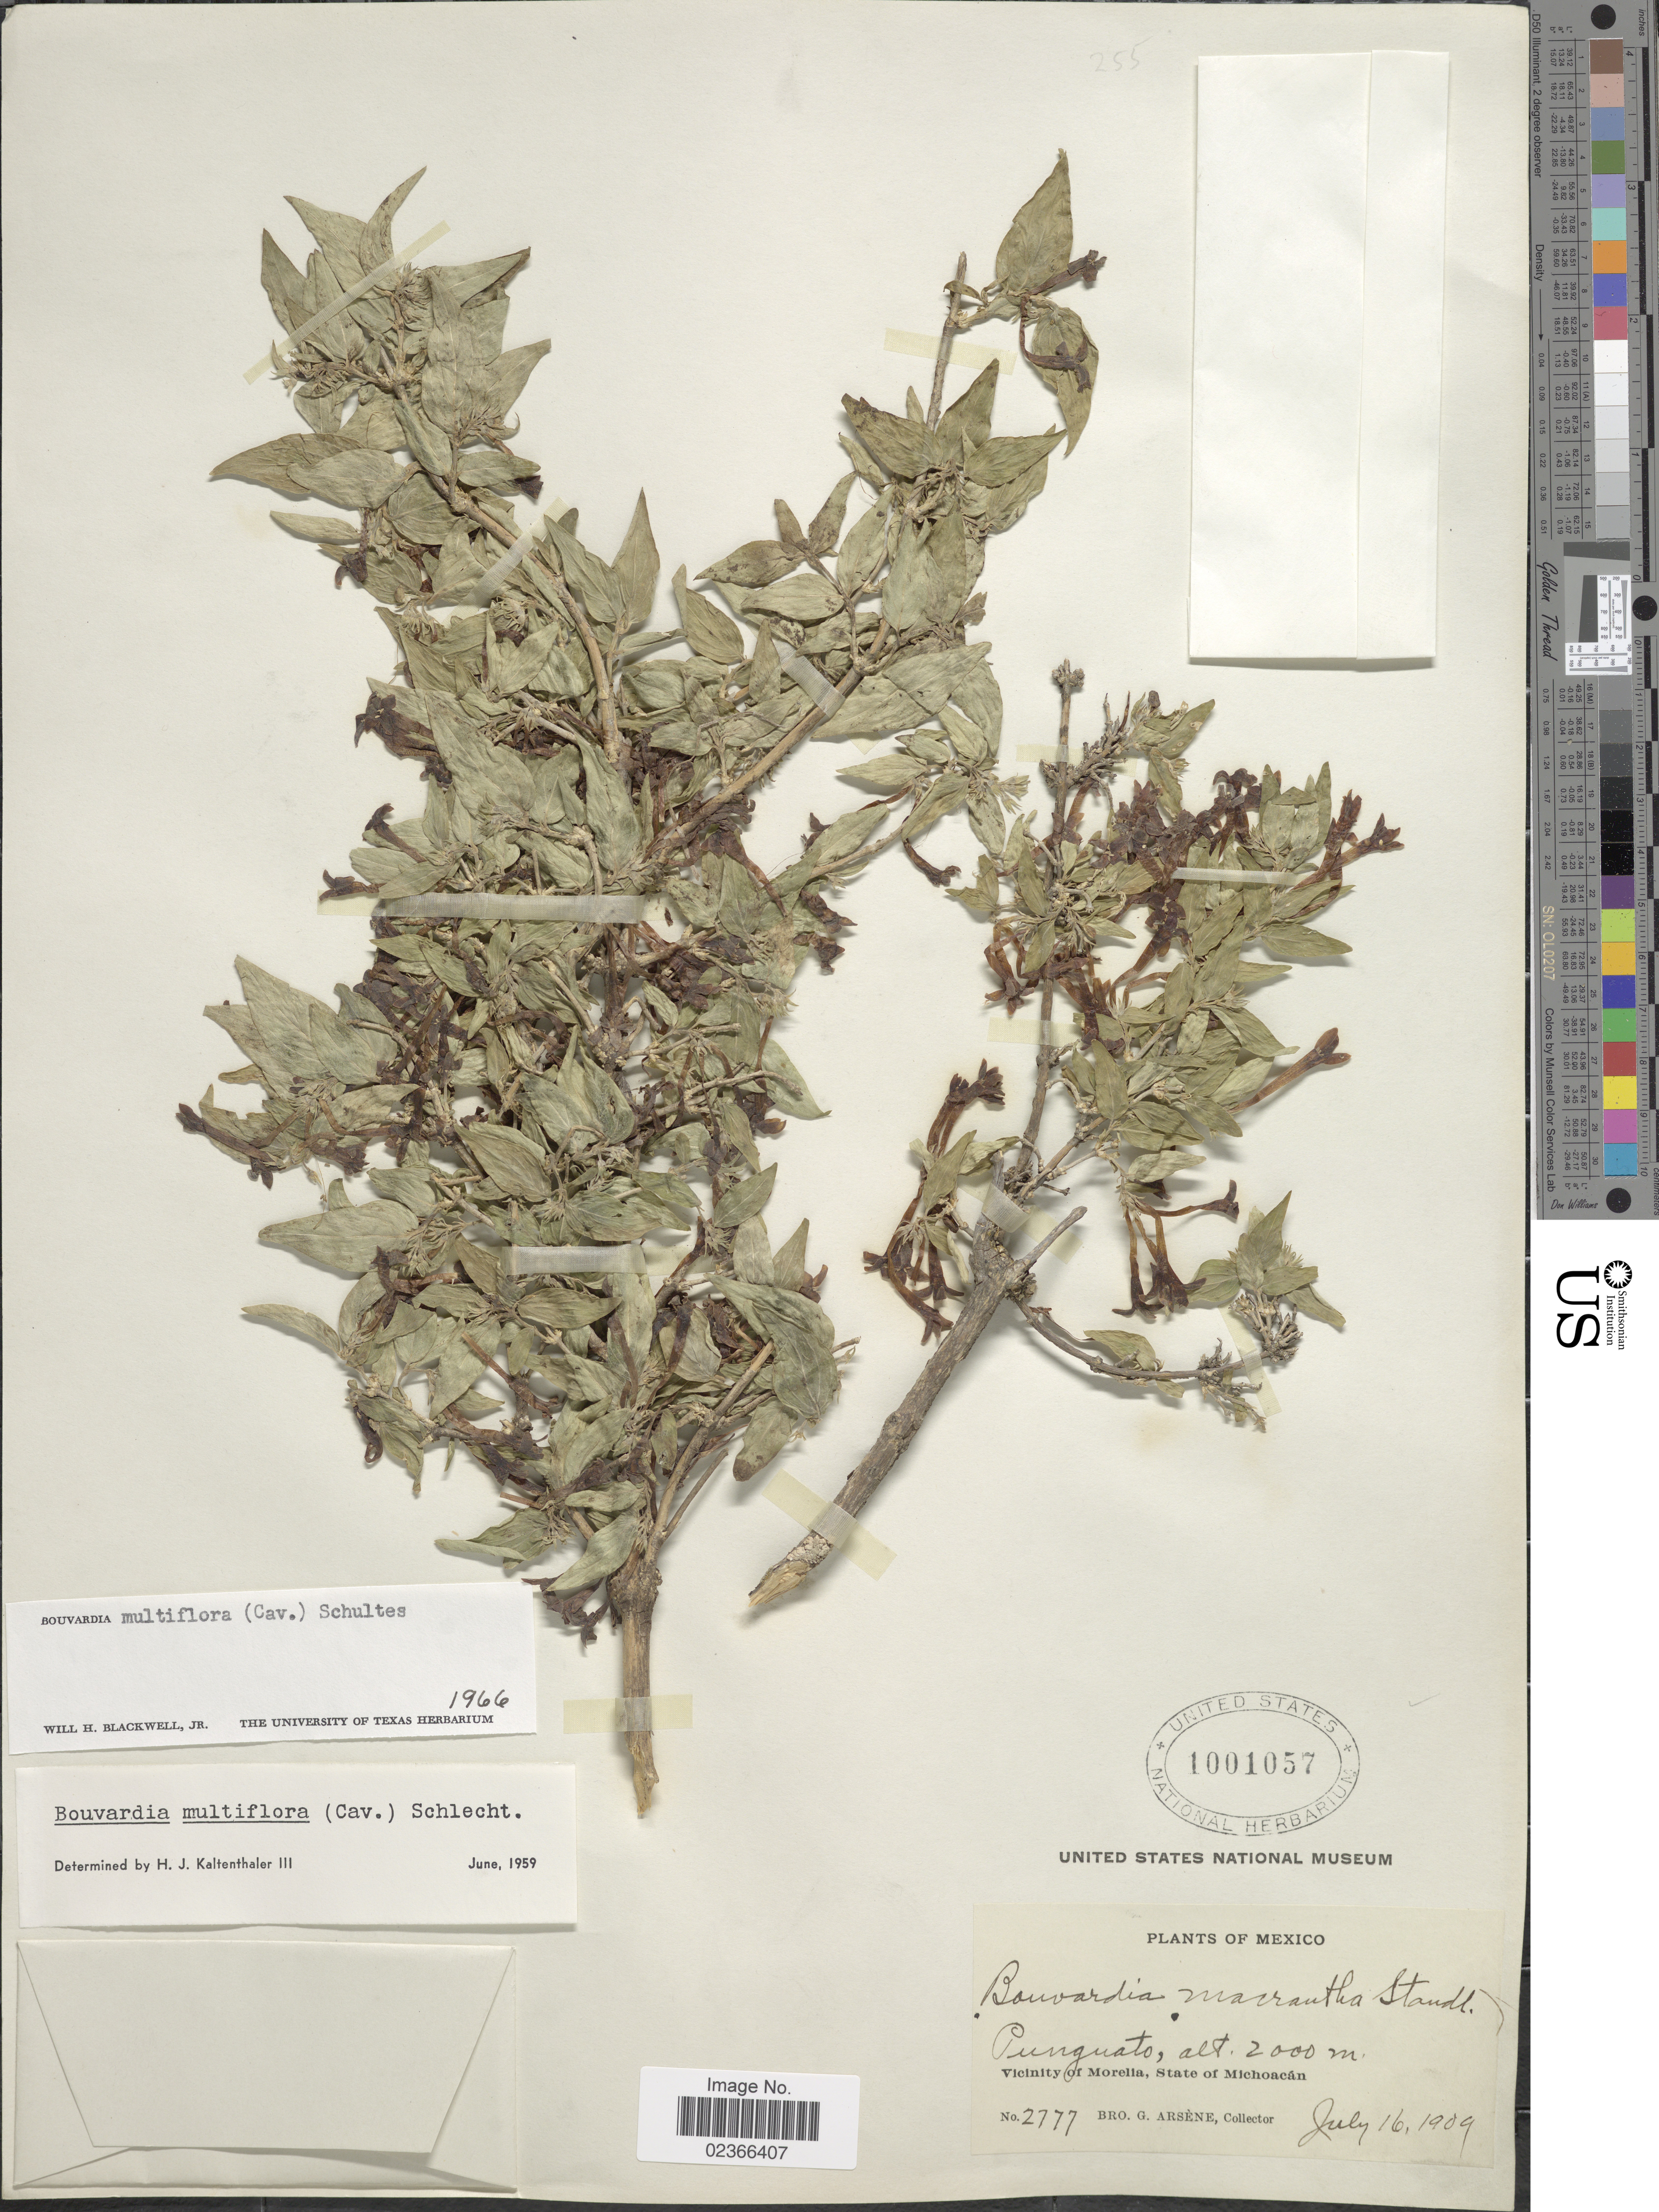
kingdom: Plantae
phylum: Tracheophyta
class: Magnoliopsida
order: Gentianales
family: Rubiaceae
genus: Bouvardia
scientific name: Bouvardia multiflora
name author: (Cav.) Schult.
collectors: Bro. G. Arsène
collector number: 2777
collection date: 1909-07-16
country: Mexico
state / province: Michoacán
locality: Punguato, Vicinity of Morelia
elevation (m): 2000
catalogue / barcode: US 1001057